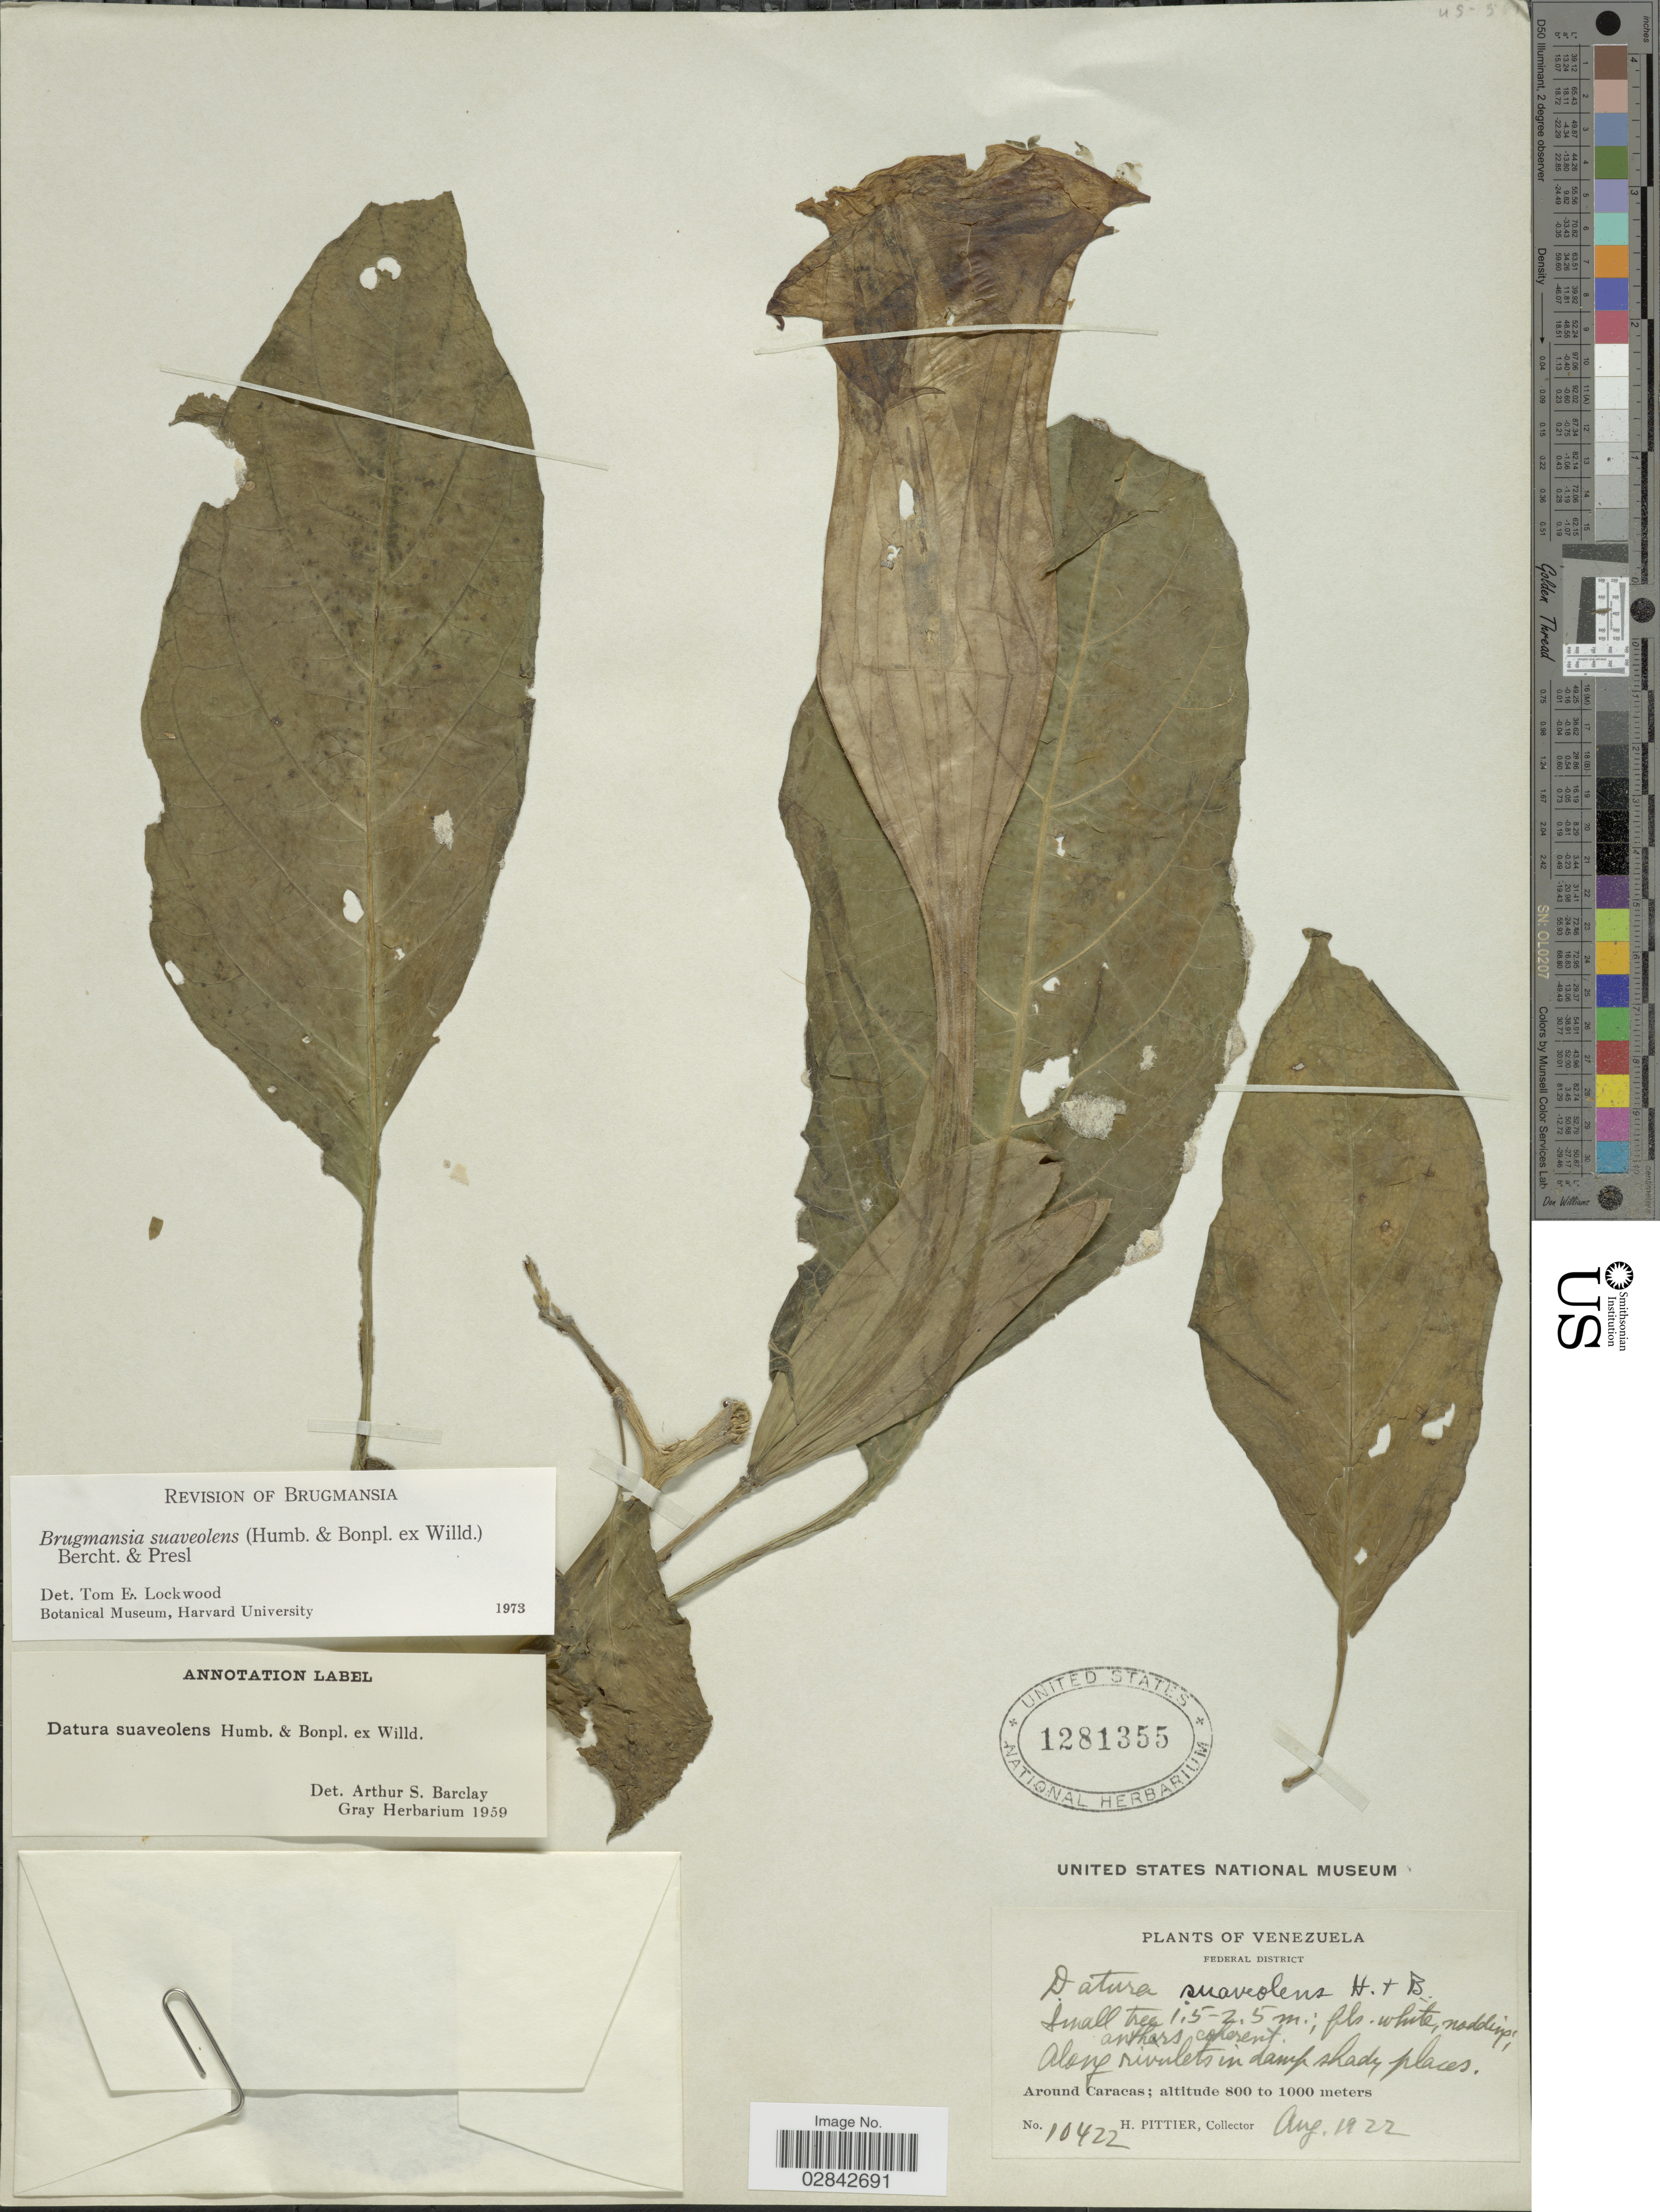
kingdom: Plantae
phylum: Tracheophyta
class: Magnoliopsida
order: Solanales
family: Solanaceae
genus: Brugmansia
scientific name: Brugmansia suaveolens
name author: (Humb. & Bonpl. ex Willd.) Brecht. & J. Presl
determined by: Lockwood, T. E.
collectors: H. F. Pittier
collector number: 10422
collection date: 1922-08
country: Venezuela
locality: Federal District, Around Caracas.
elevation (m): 800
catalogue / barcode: US 1281355